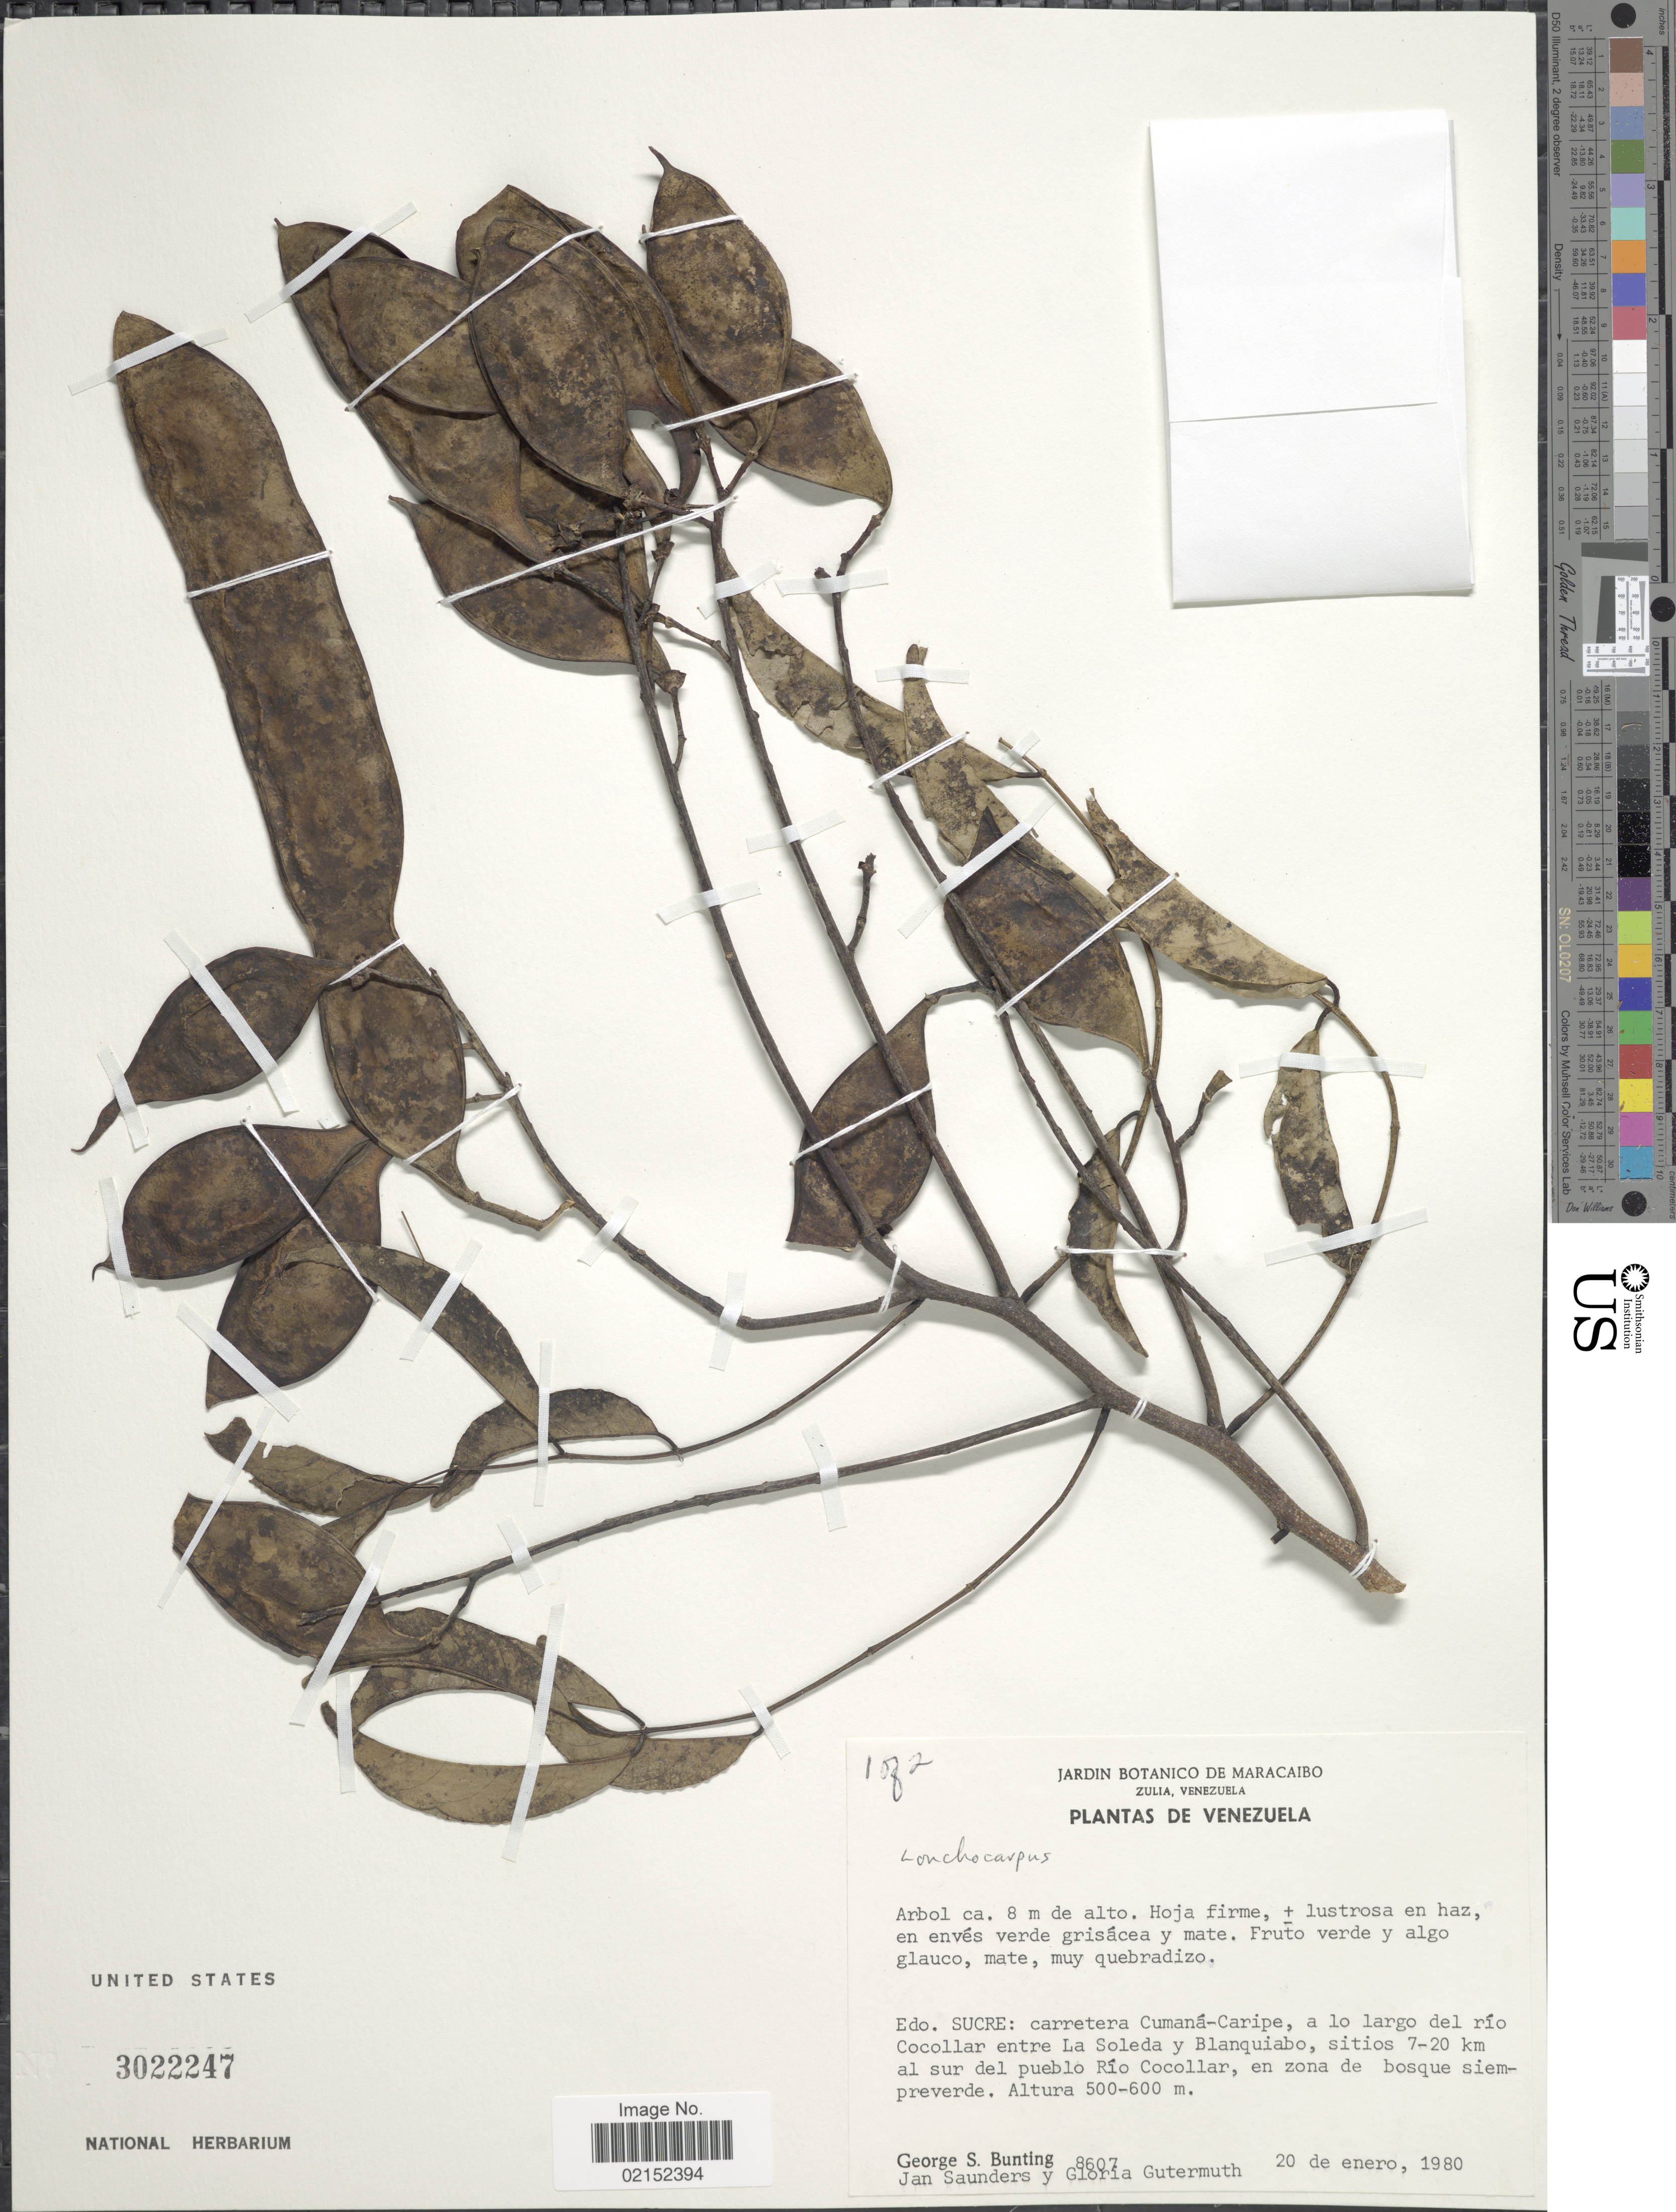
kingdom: Plantae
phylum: Tracheophyta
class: Magnoliopsida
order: Fabales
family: Fabaceae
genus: Lonchocarpus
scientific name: Lonchocarpus sp.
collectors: G. S. Bunting, J. Saunders & G. Gutermuth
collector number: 8607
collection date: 1979-01-20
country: Colombia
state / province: Sucre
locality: Carretera Cumana-Caripe, a lo loargo del rio Cocollar enre La Soledad y Blanquiabo, sitios 7-20 km al sur del pueblo Rio Cocollar, en zona de bosque siempreverde.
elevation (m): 500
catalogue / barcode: US 3022247